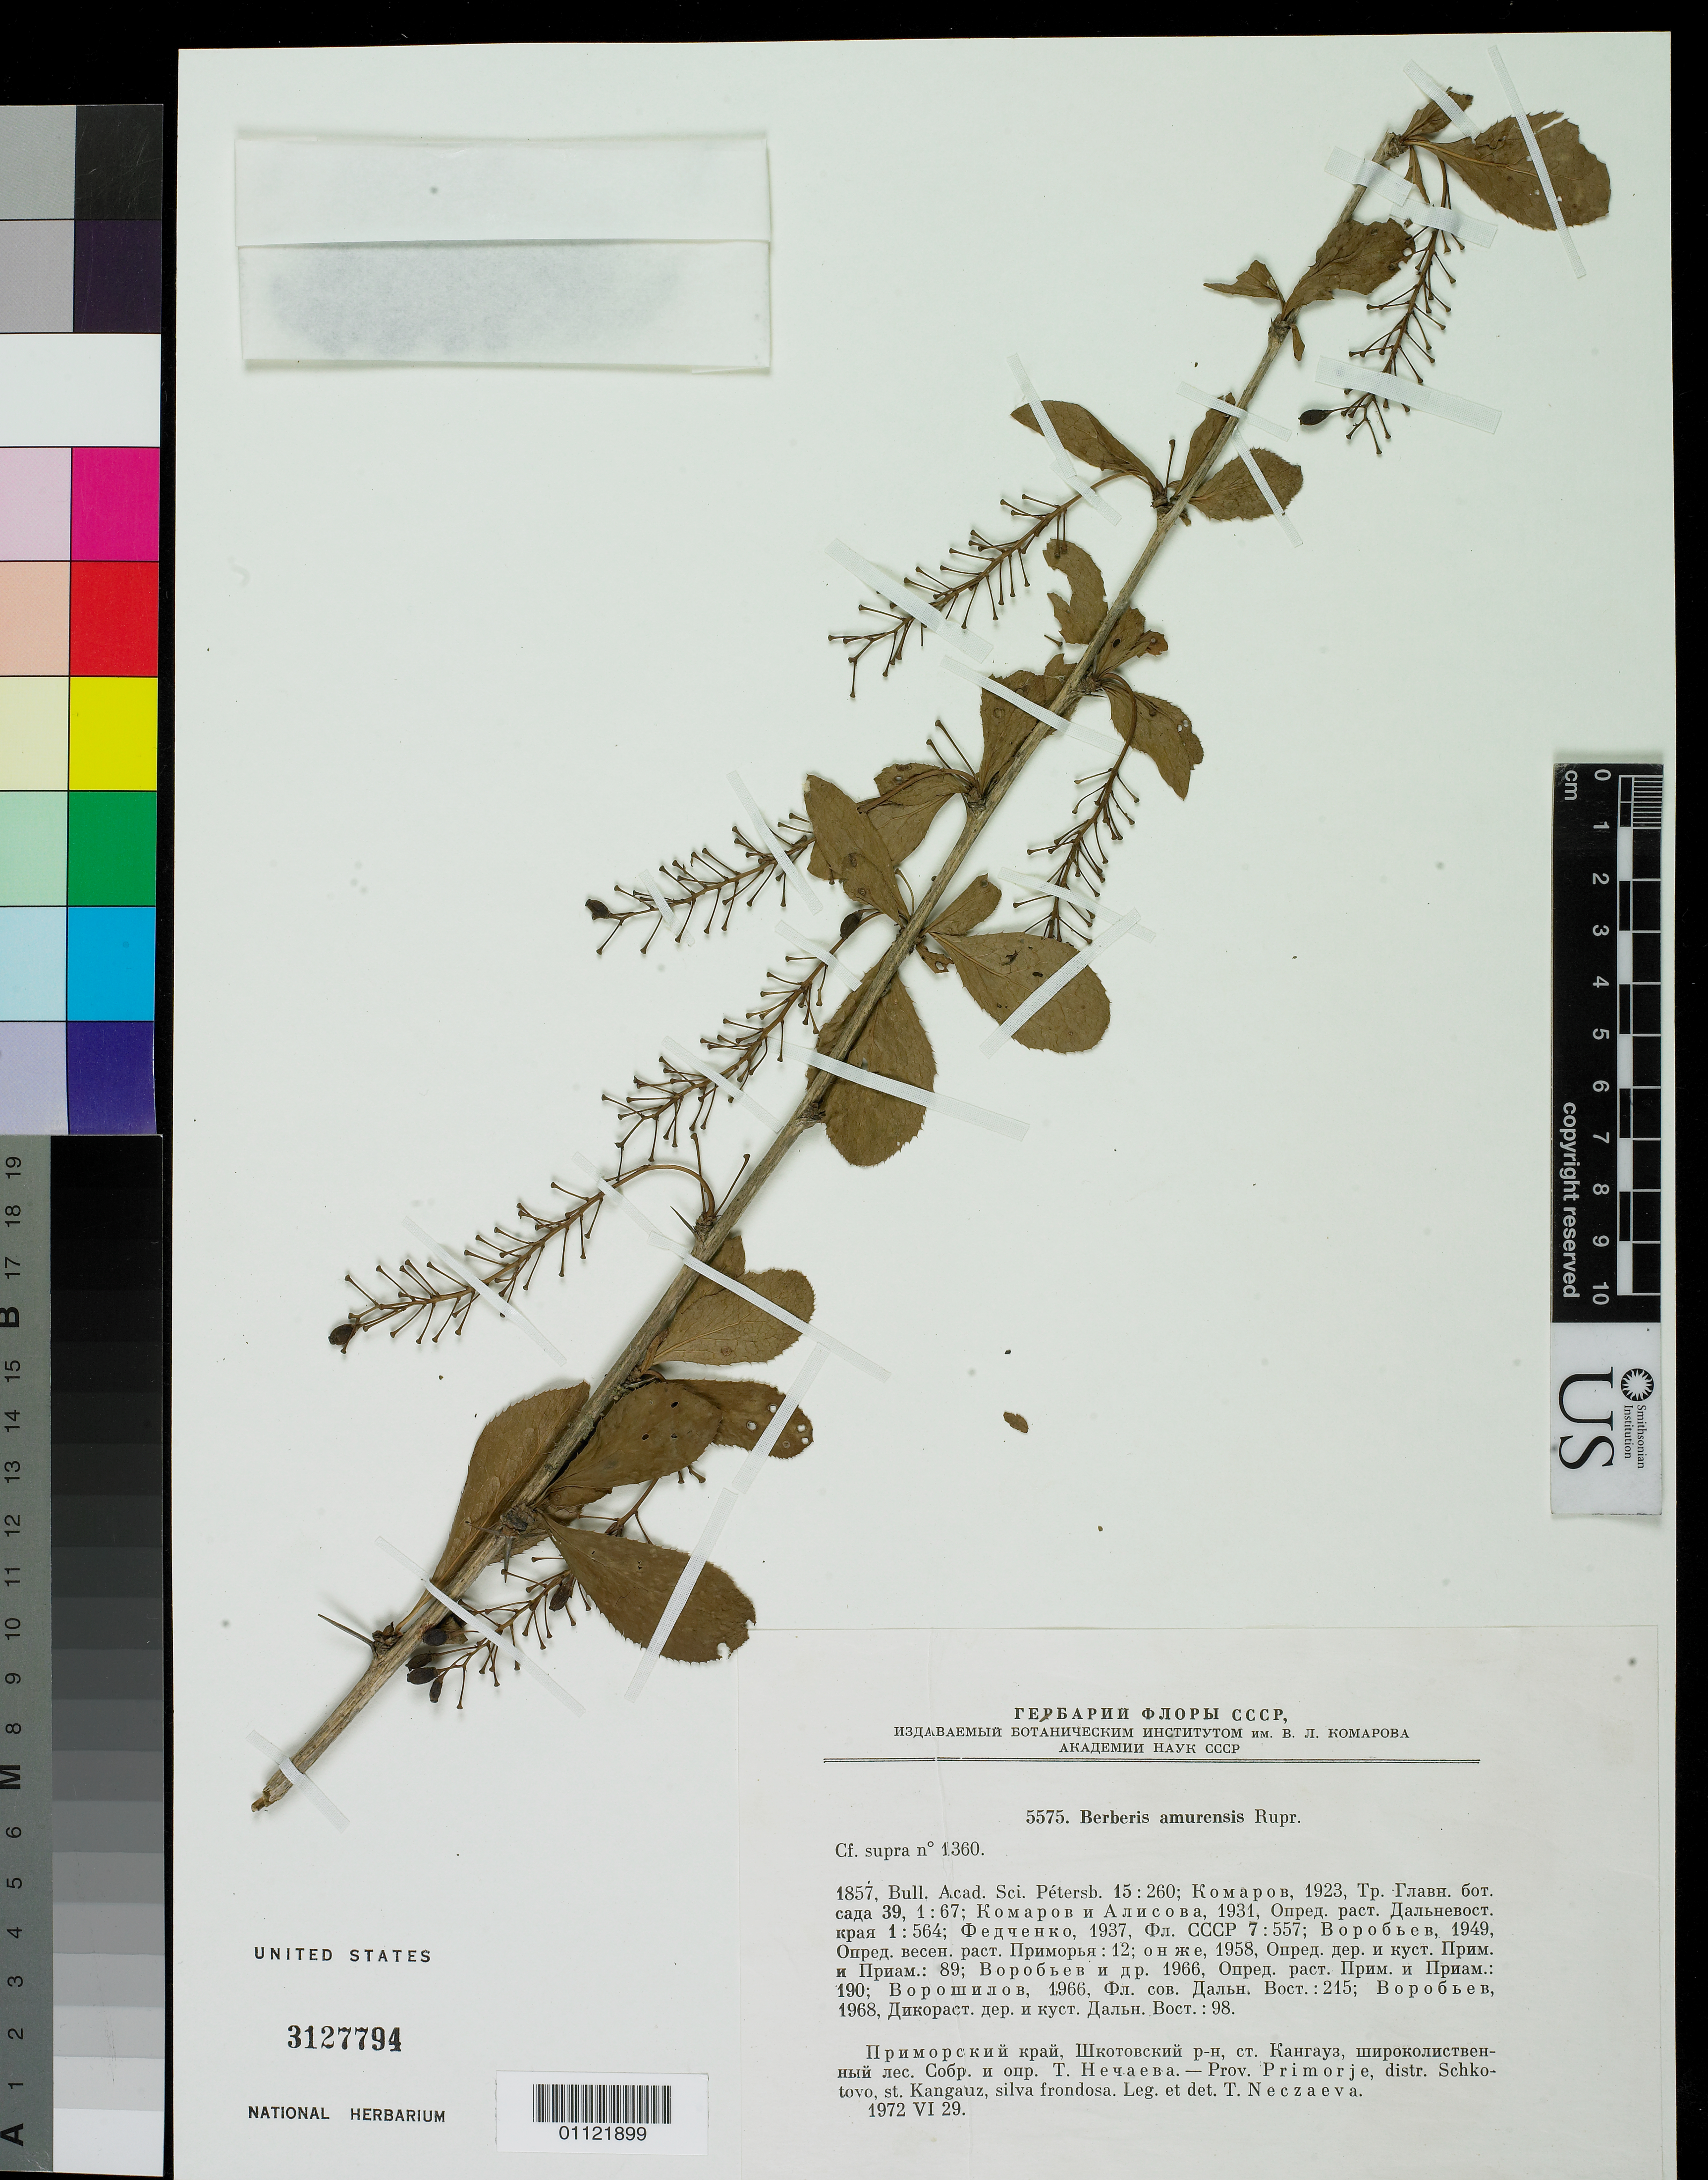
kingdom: Plantae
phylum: Tracheophyta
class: Magnoliopsida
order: Ranunculales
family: Berberidaceae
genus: Berberis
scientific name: Berberis amurensis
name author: Rupr.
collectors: T. Neczaeva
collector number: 5575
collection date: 1972-06-29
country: Croatia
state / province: Primorje-Gorski Kotar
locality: Prov. Primorje, distr. Schkotova, Kangauz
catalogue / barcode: US 3127794